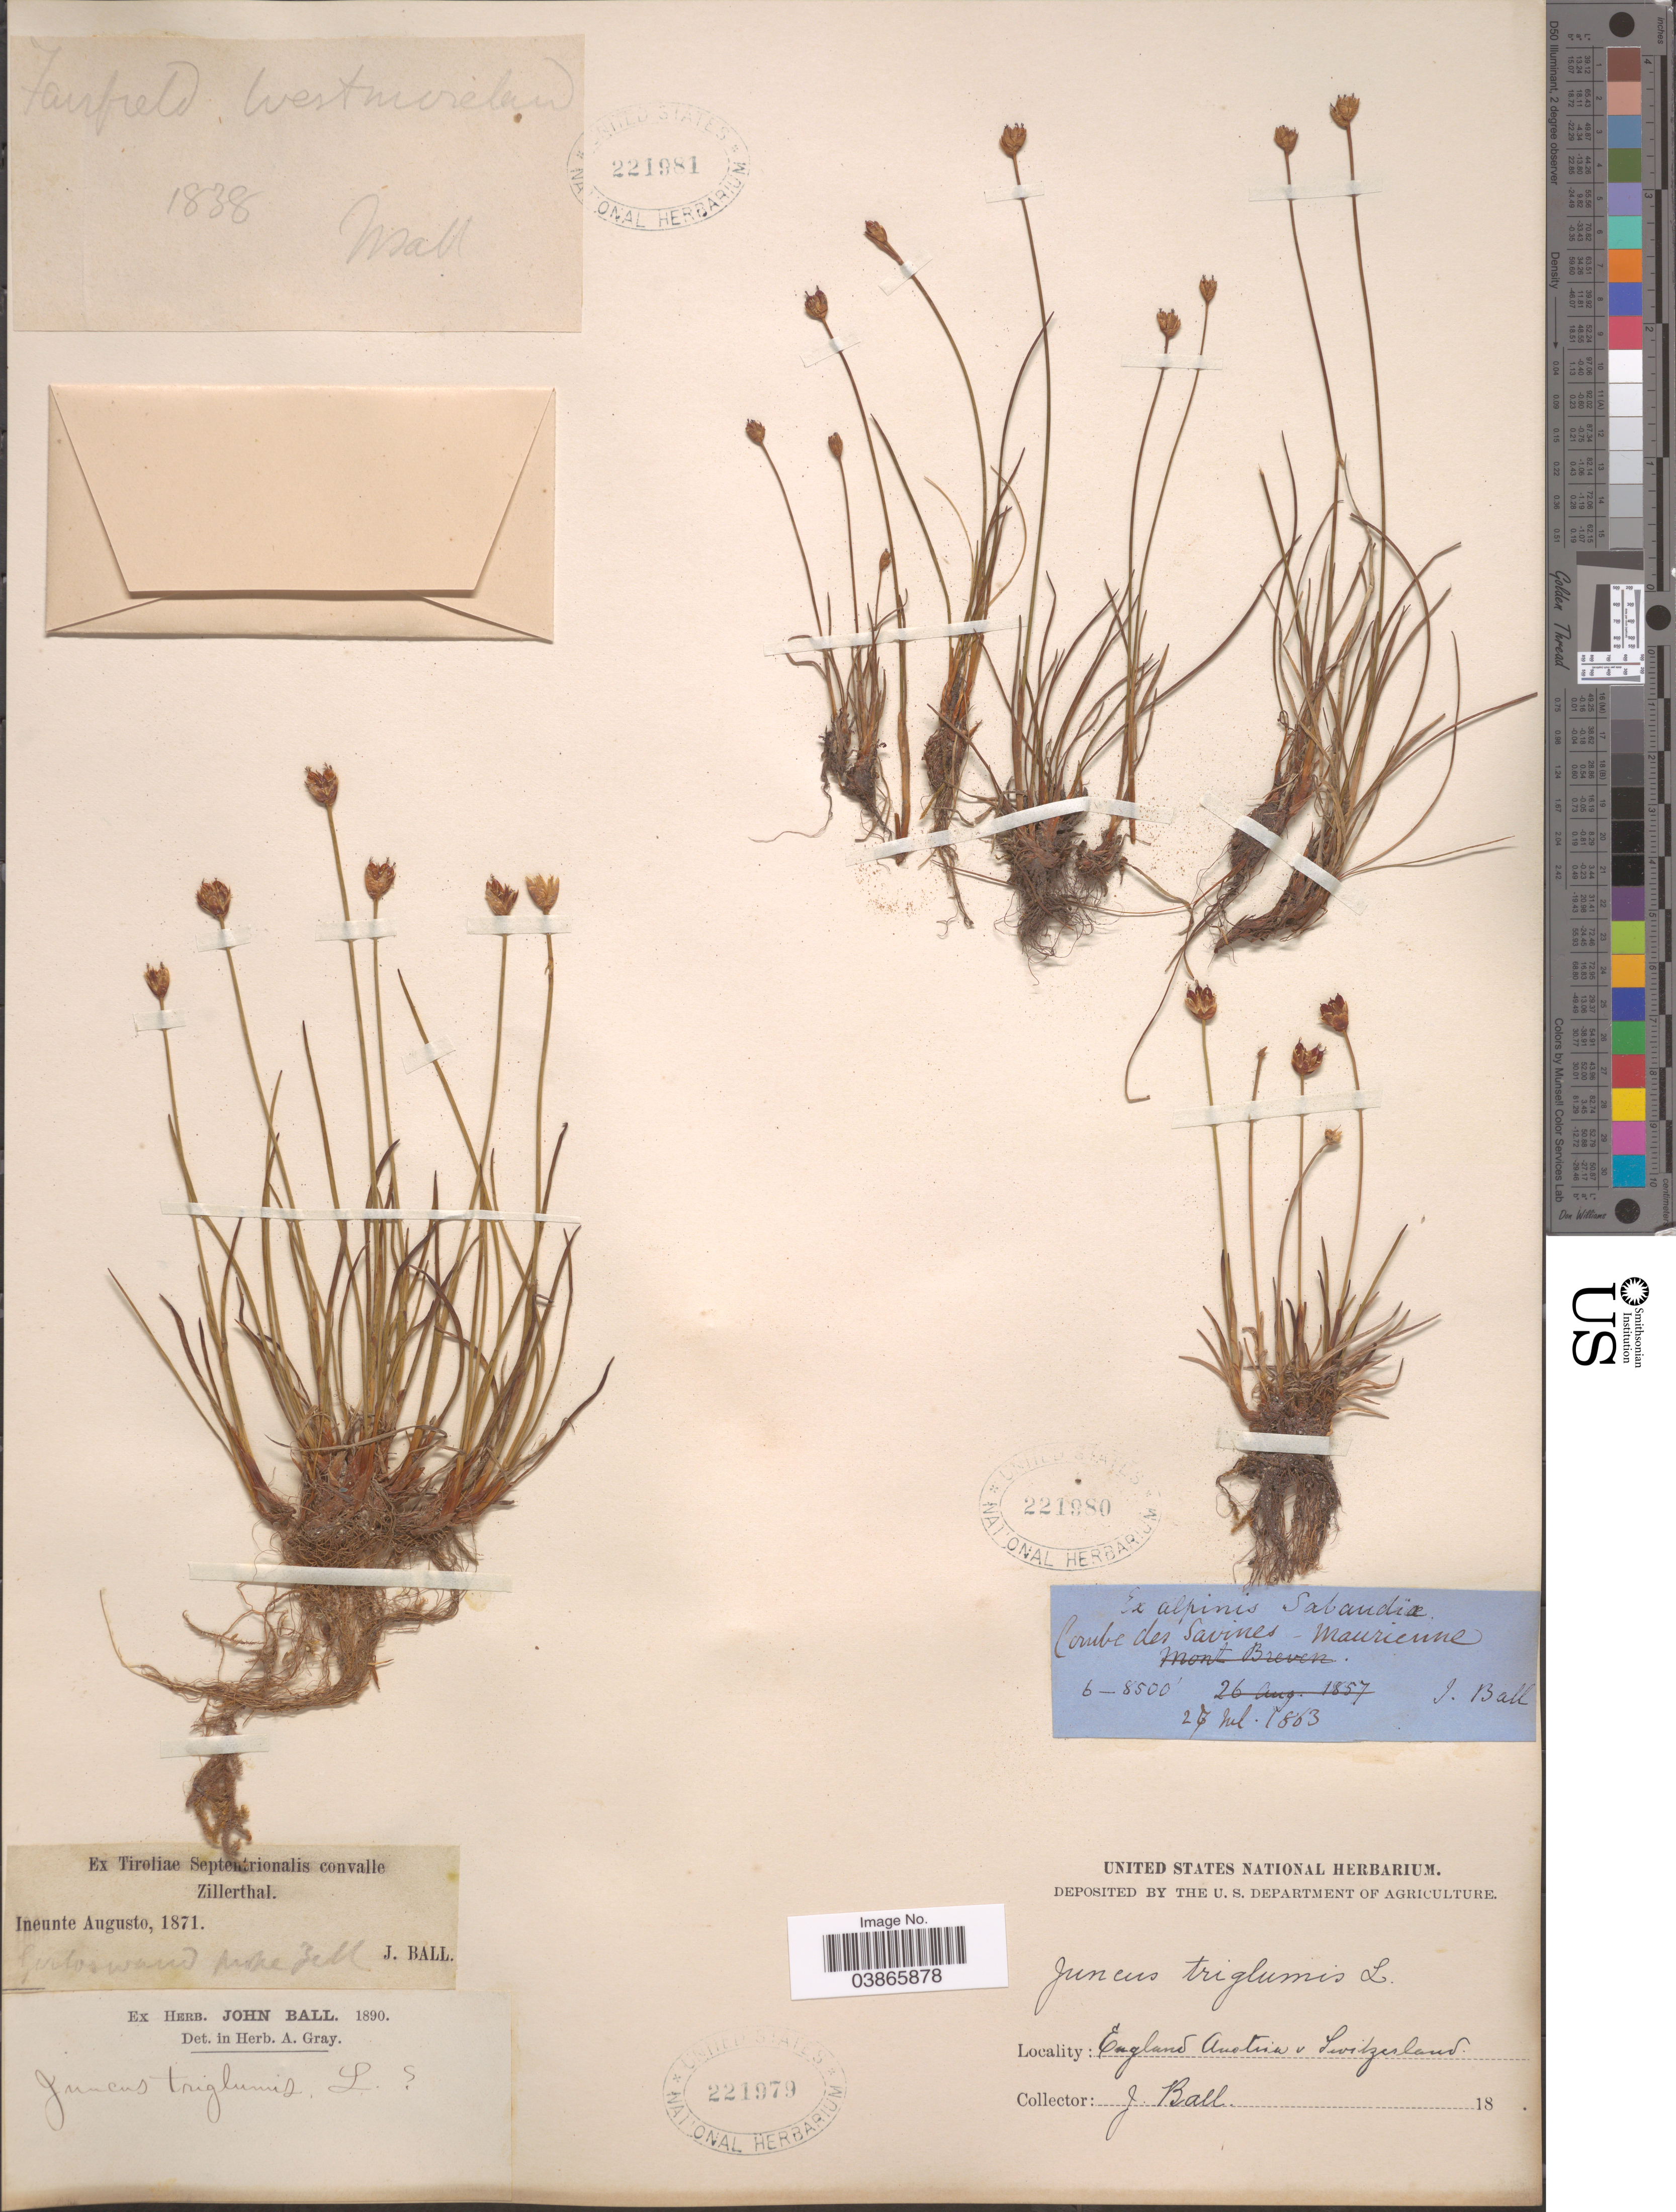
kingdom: Plantae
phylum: Tracheophyta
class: Liliopsida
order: Poales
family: Juncaceae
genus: Juncus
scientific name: Juncus triglumis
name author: L.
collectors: J. Ball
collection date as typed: inuente Augusto, 1871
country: Austria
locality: Ex Tiroliae Septentrionalis convalle Zillerthal.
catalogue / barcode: US 221979